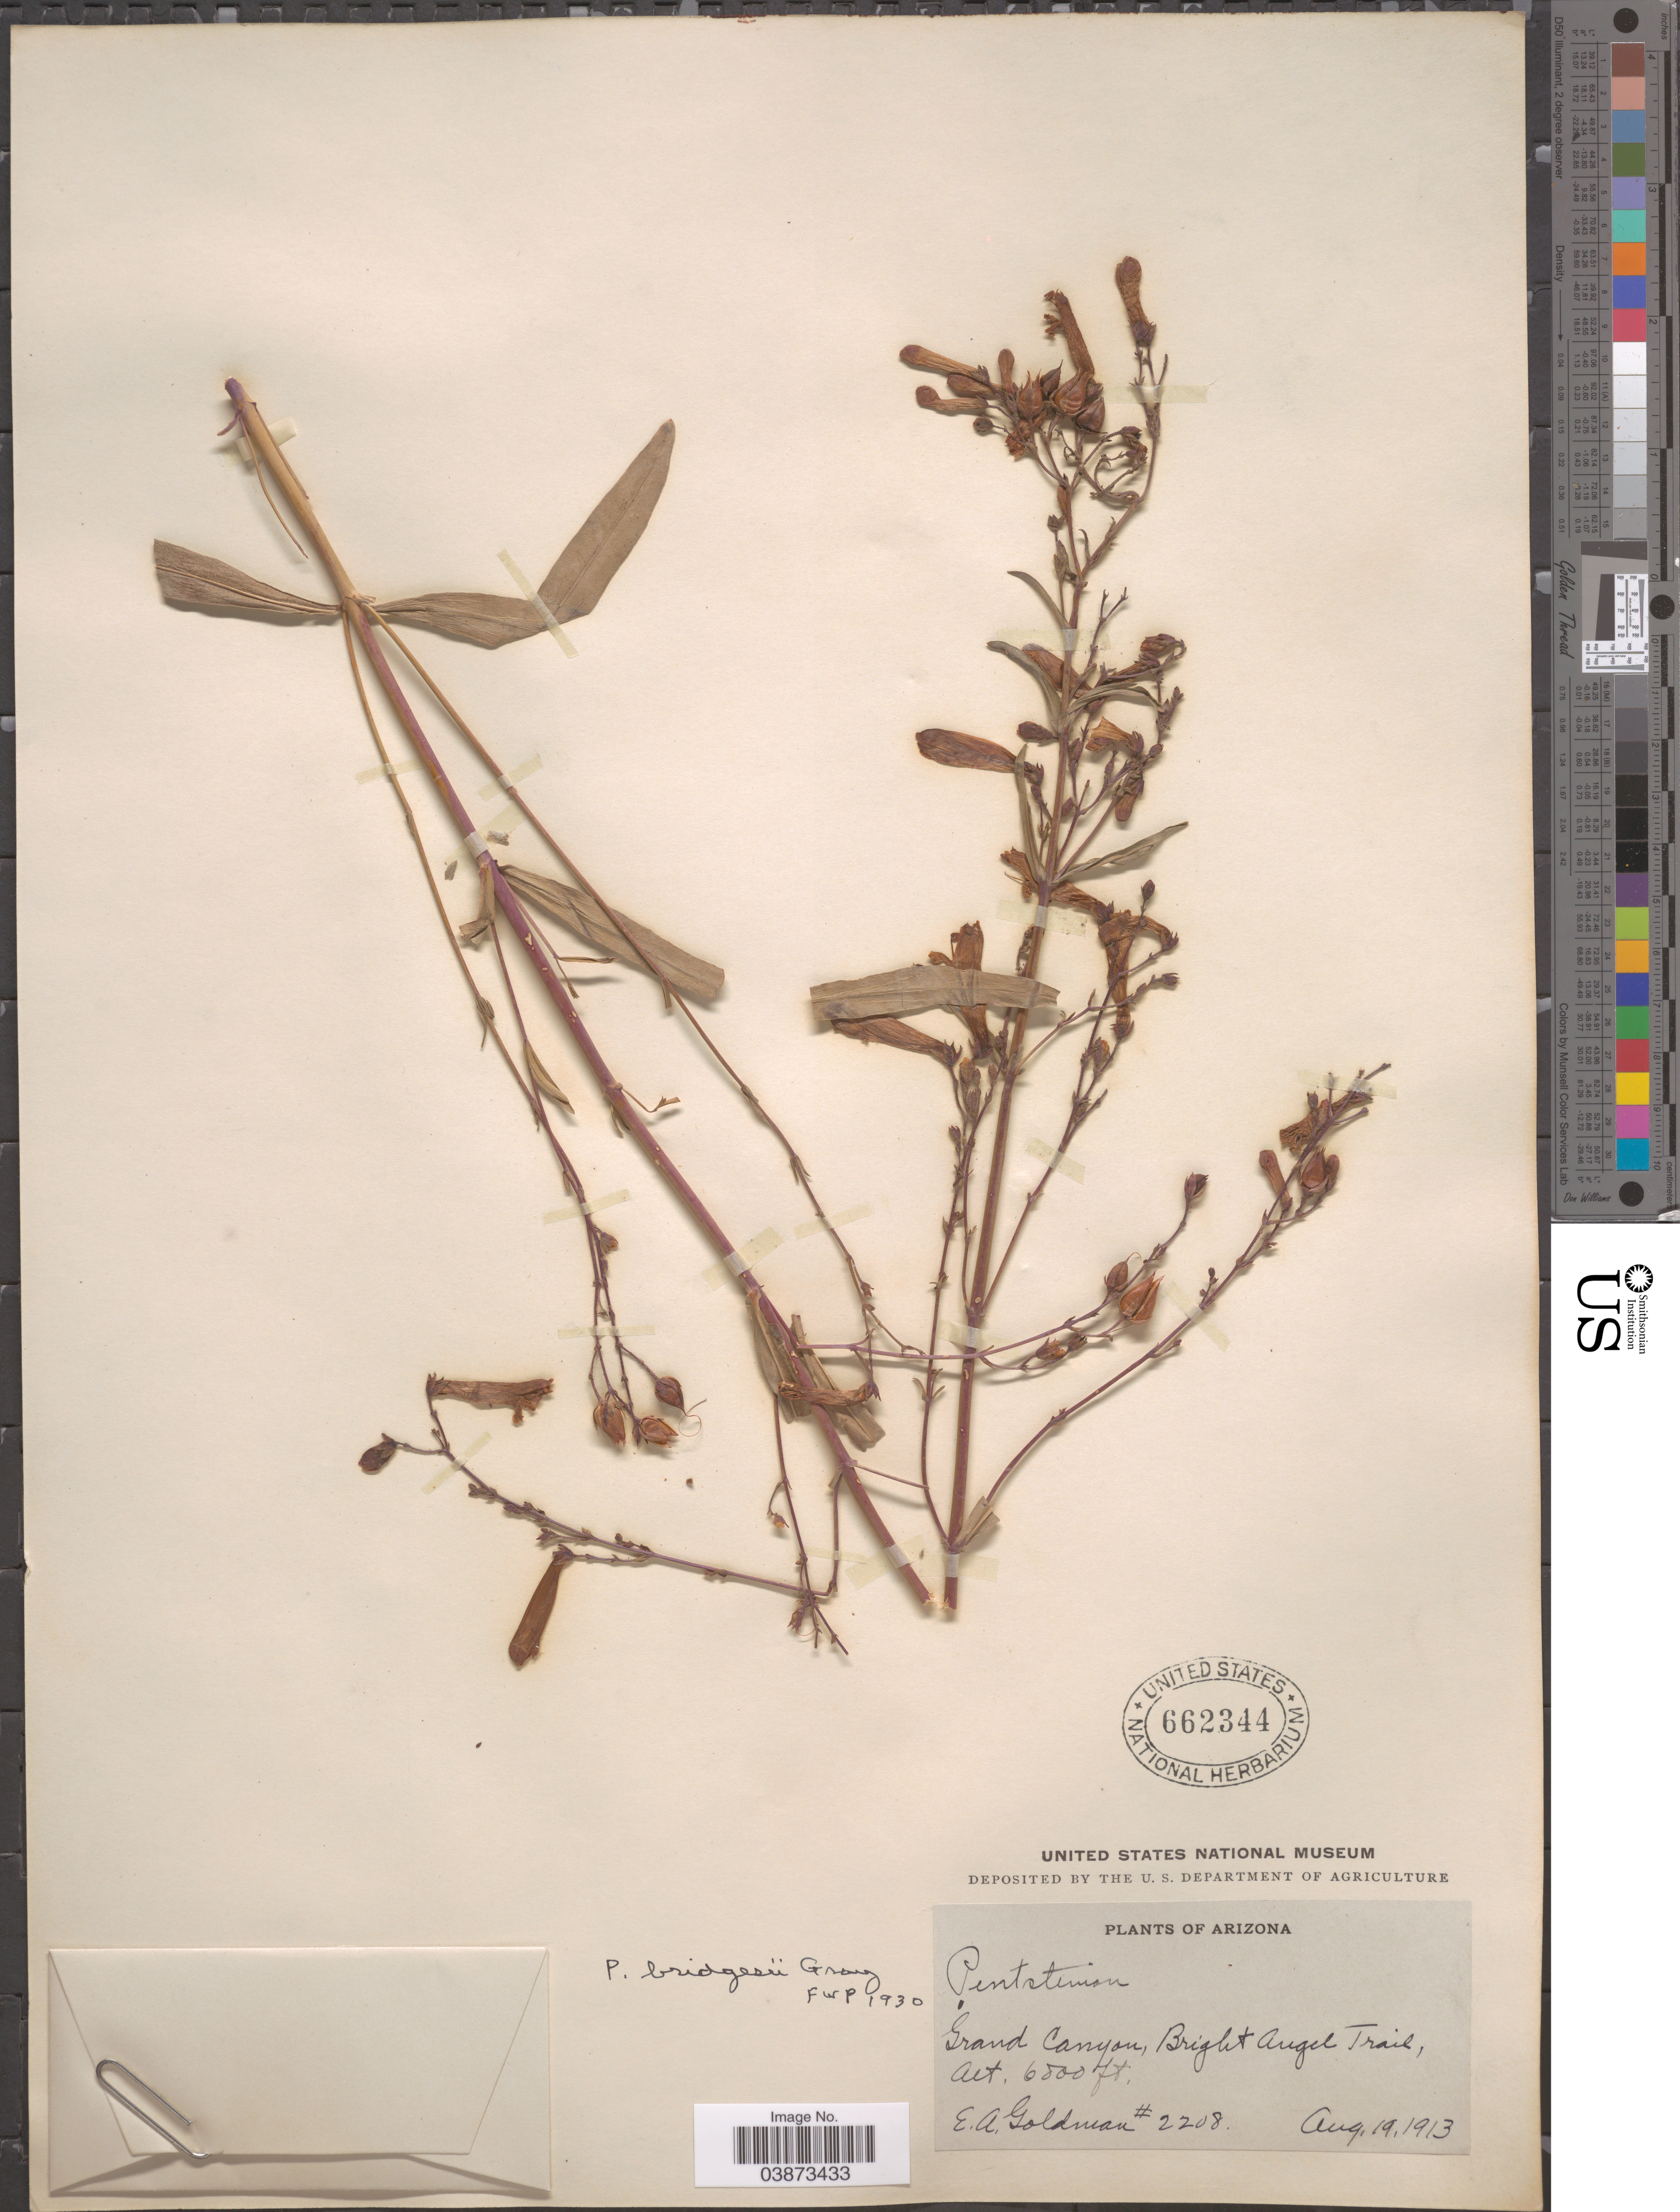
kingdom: Plantae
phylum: Tracheophyta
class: Magnoliopsida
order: Lamiales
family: Plantaginaceae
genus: Penstemon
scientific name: Penstemon bridgesii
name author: A. Gray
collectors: E. A. Goldman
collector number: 2208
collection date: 1913-08-19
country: United States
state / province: Arizona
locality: Grand Canyon, Bright Angel Trail.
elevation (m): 2073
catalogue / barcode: US 662344